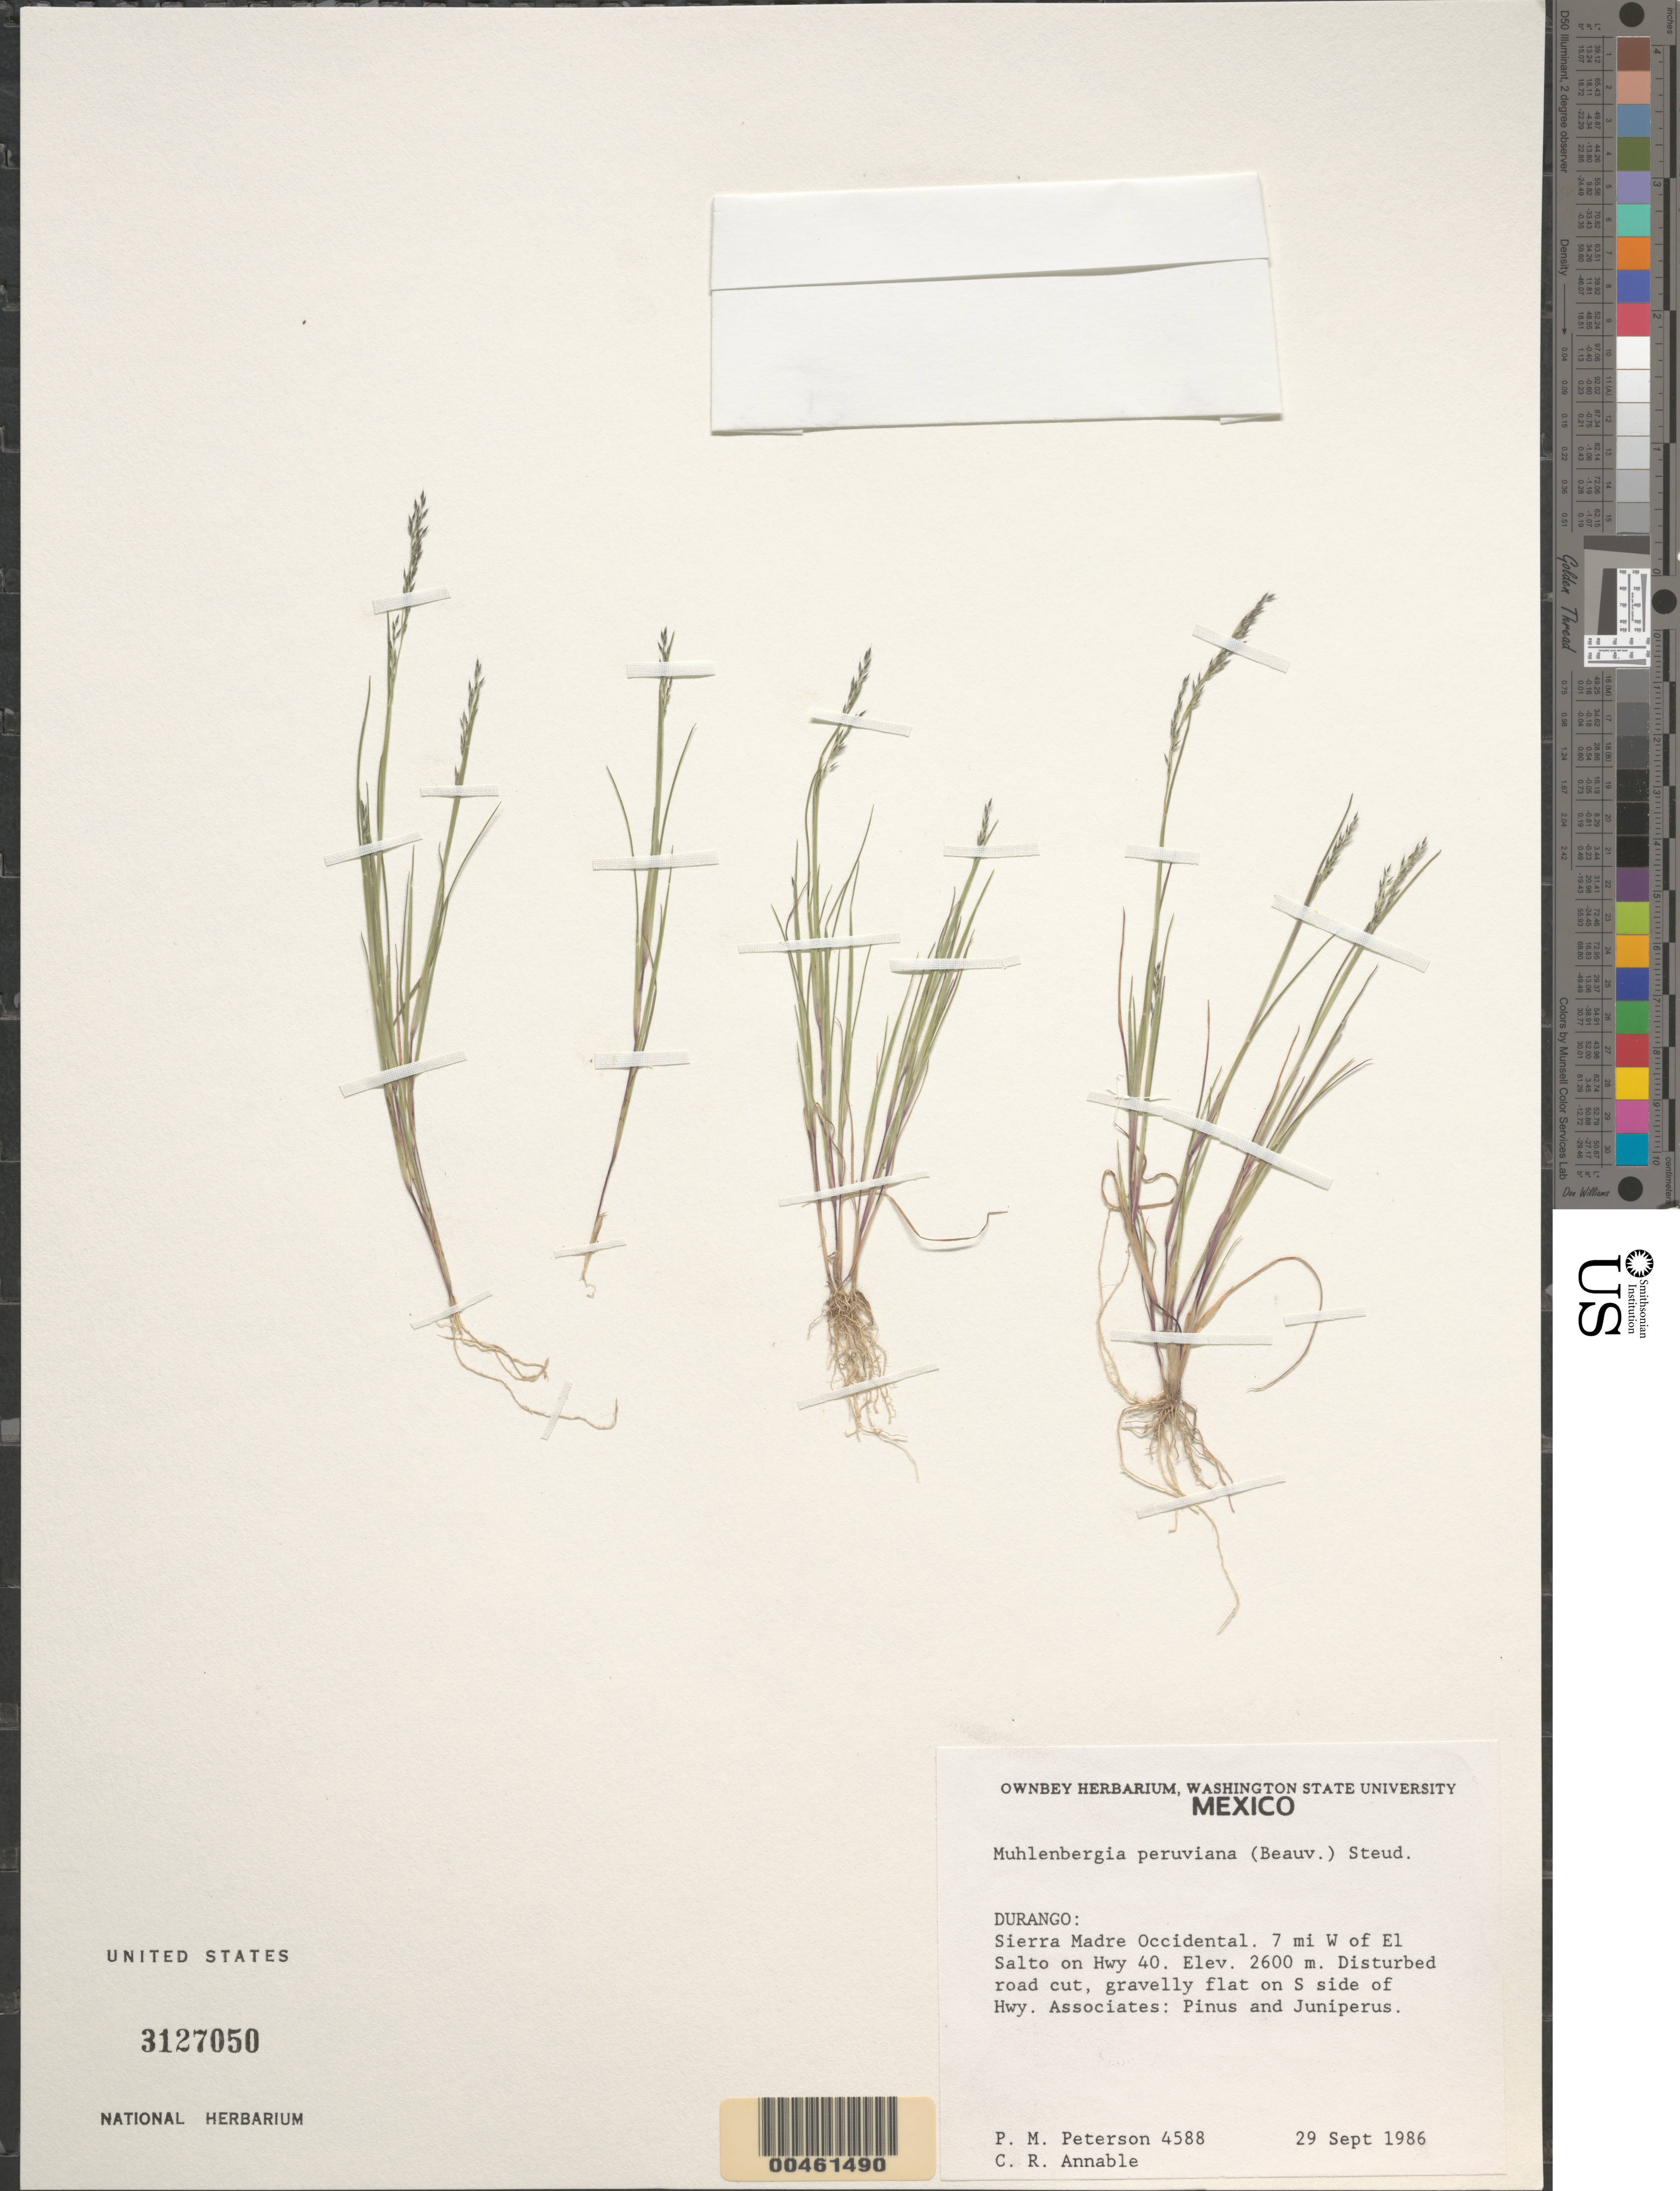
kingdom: Plantae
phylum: Tracheophyta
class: Liliopsida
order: Poales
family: Poaceae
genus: Muhlenbergia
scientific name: Muhlenbergia peruviana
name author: (P. Beauv.) Steud.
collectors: P. M. Peterson & C. R. Annable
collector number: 04588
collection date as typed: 29 Sep 1986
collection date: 1986-09-29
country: Mexico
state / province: Durango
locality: Sierra Madre Occidental, 7.4 miles W of El Salto on Hwy 40.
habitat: Disturbed road cut, gravelly flat on south side of Hwy. Associated with Pinus and Juniperus.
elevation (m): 2600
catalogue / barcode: US 3127050